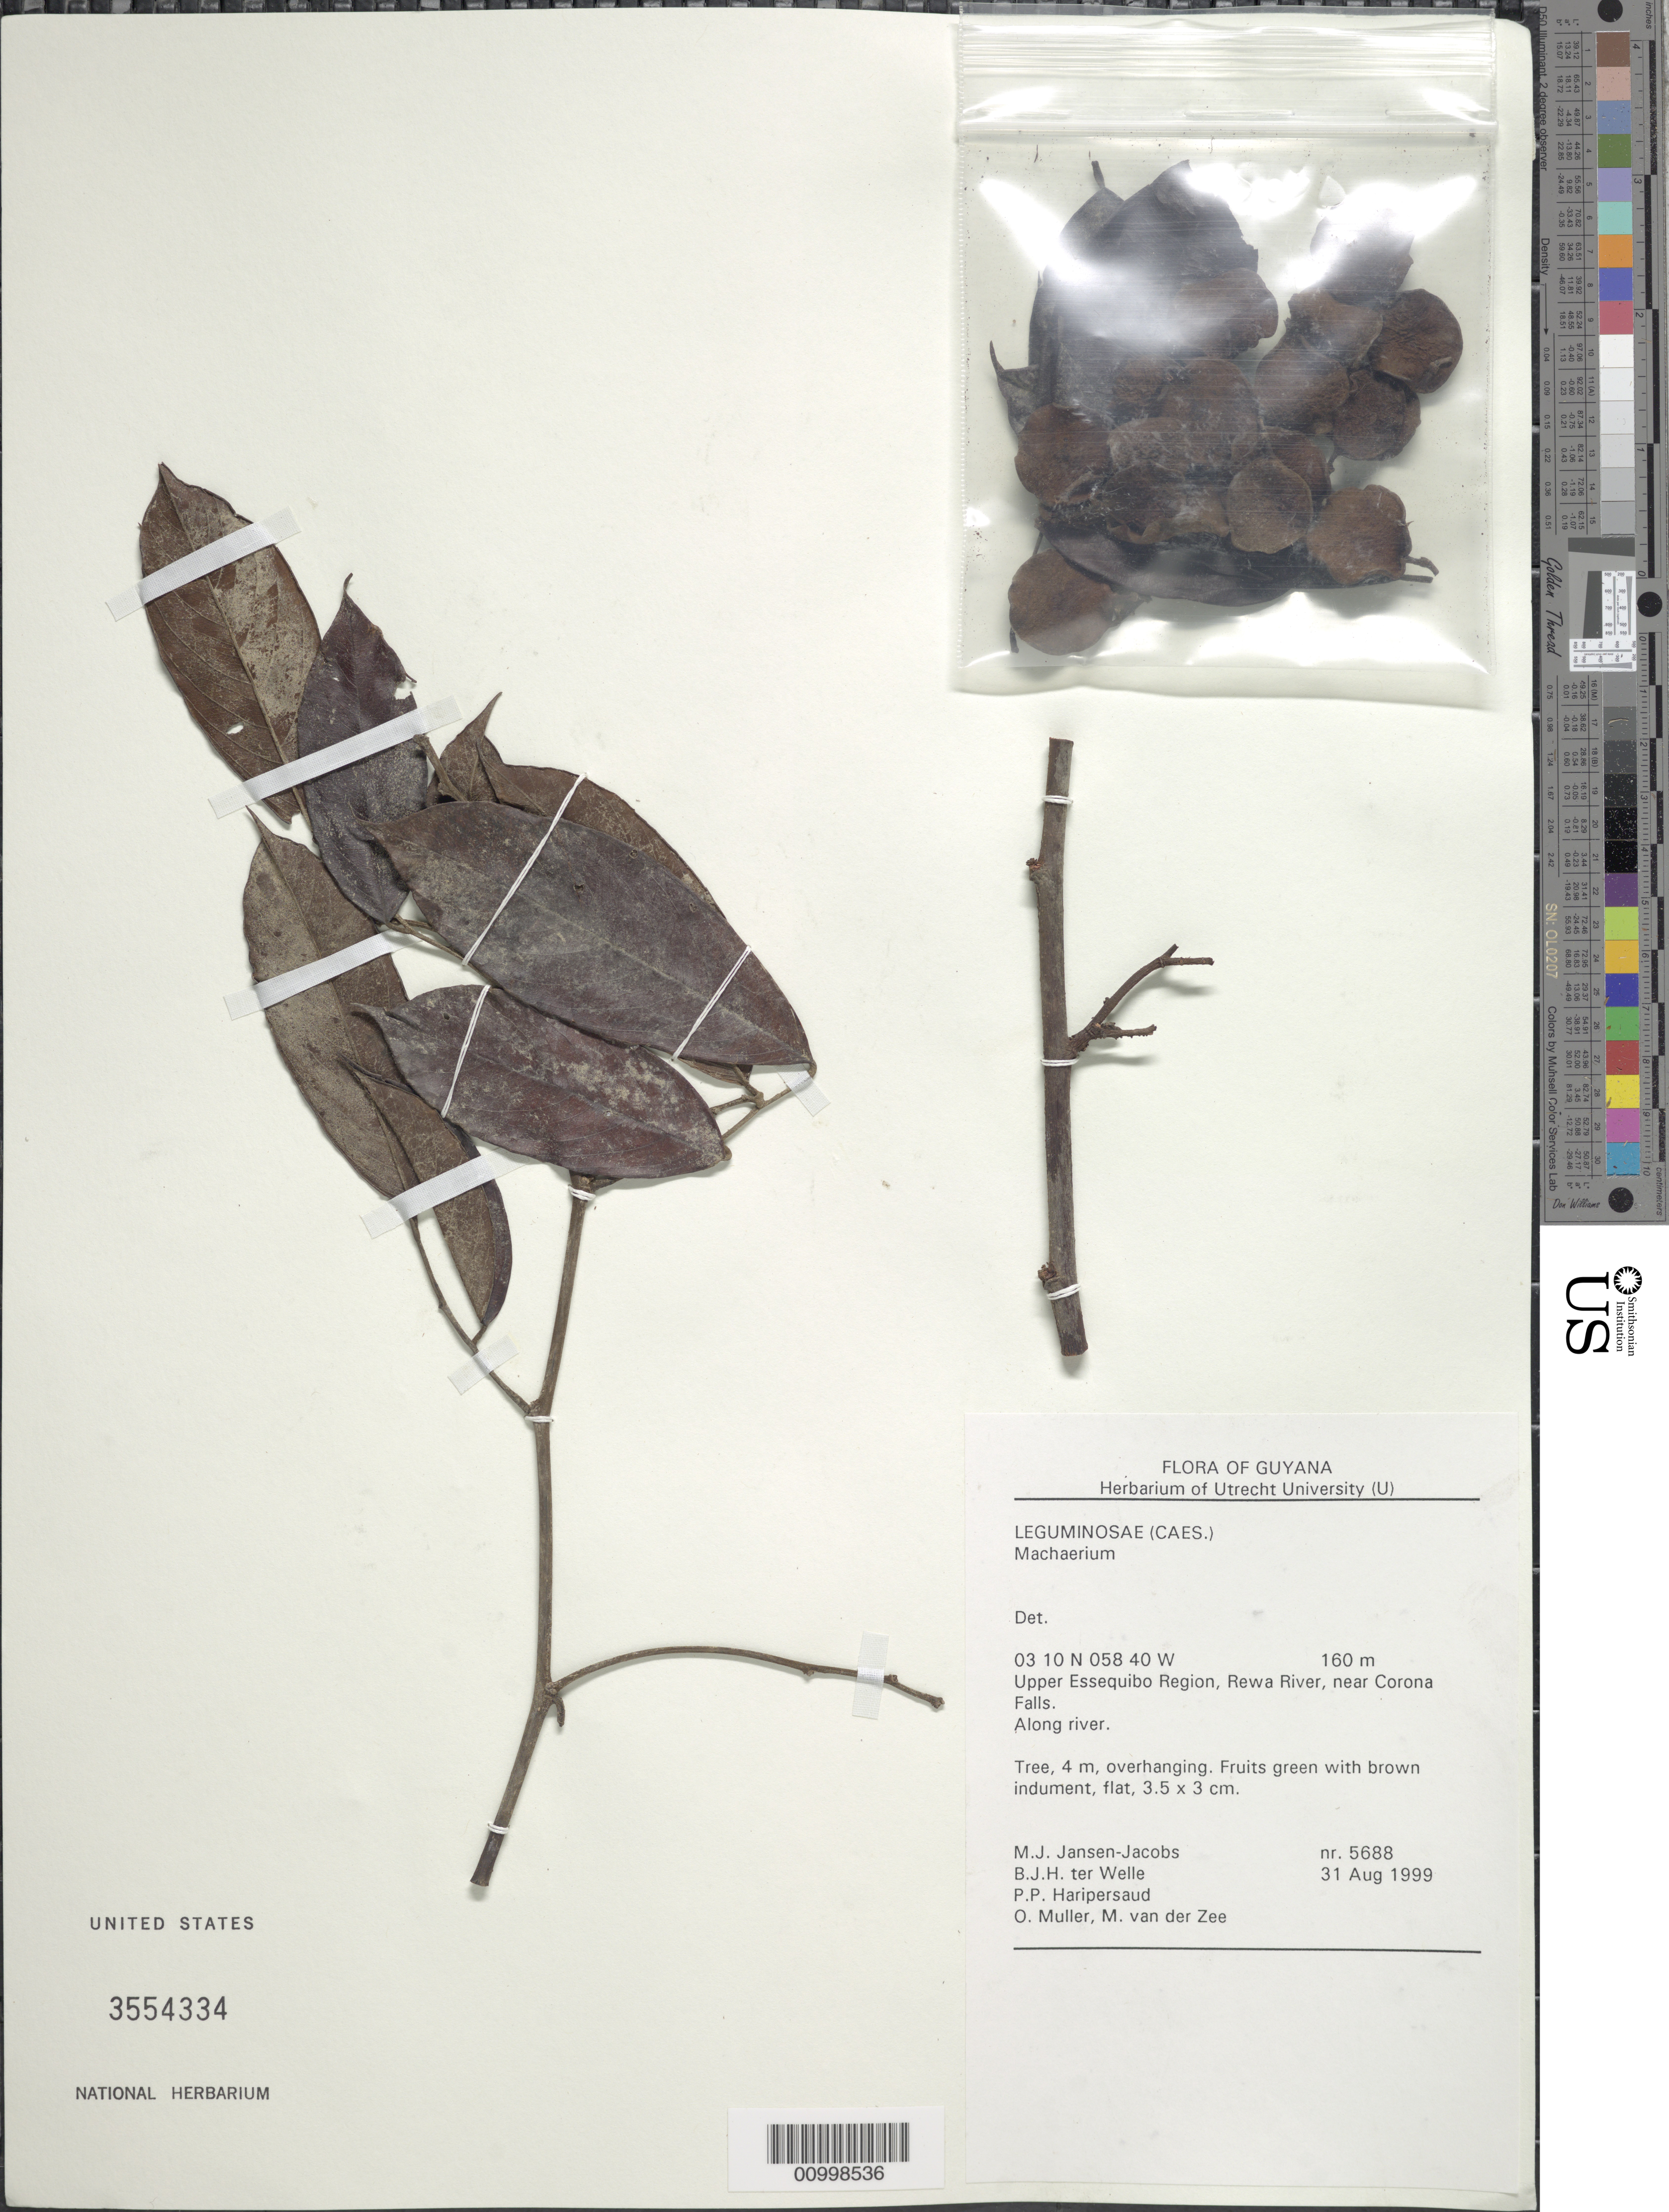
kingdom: Plantae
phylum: Tracheophyta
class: Magnoliopsida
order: Fabales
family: Fabaceae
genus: Machaerium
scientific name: Machaerium sp.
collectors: M. J. Jansen-Jacobs, B. Welle, P. Haripersaud, O. Muller & M. van der Zee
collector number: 5688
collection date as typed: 31-Aug-99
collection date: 1999-08-31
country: Guyana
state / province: U. Takutu-U. Essequibo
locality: Rewa River, near Corona Falls, Upper Essequibo Region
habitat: Along river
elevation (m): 160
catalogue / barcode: US 3554334